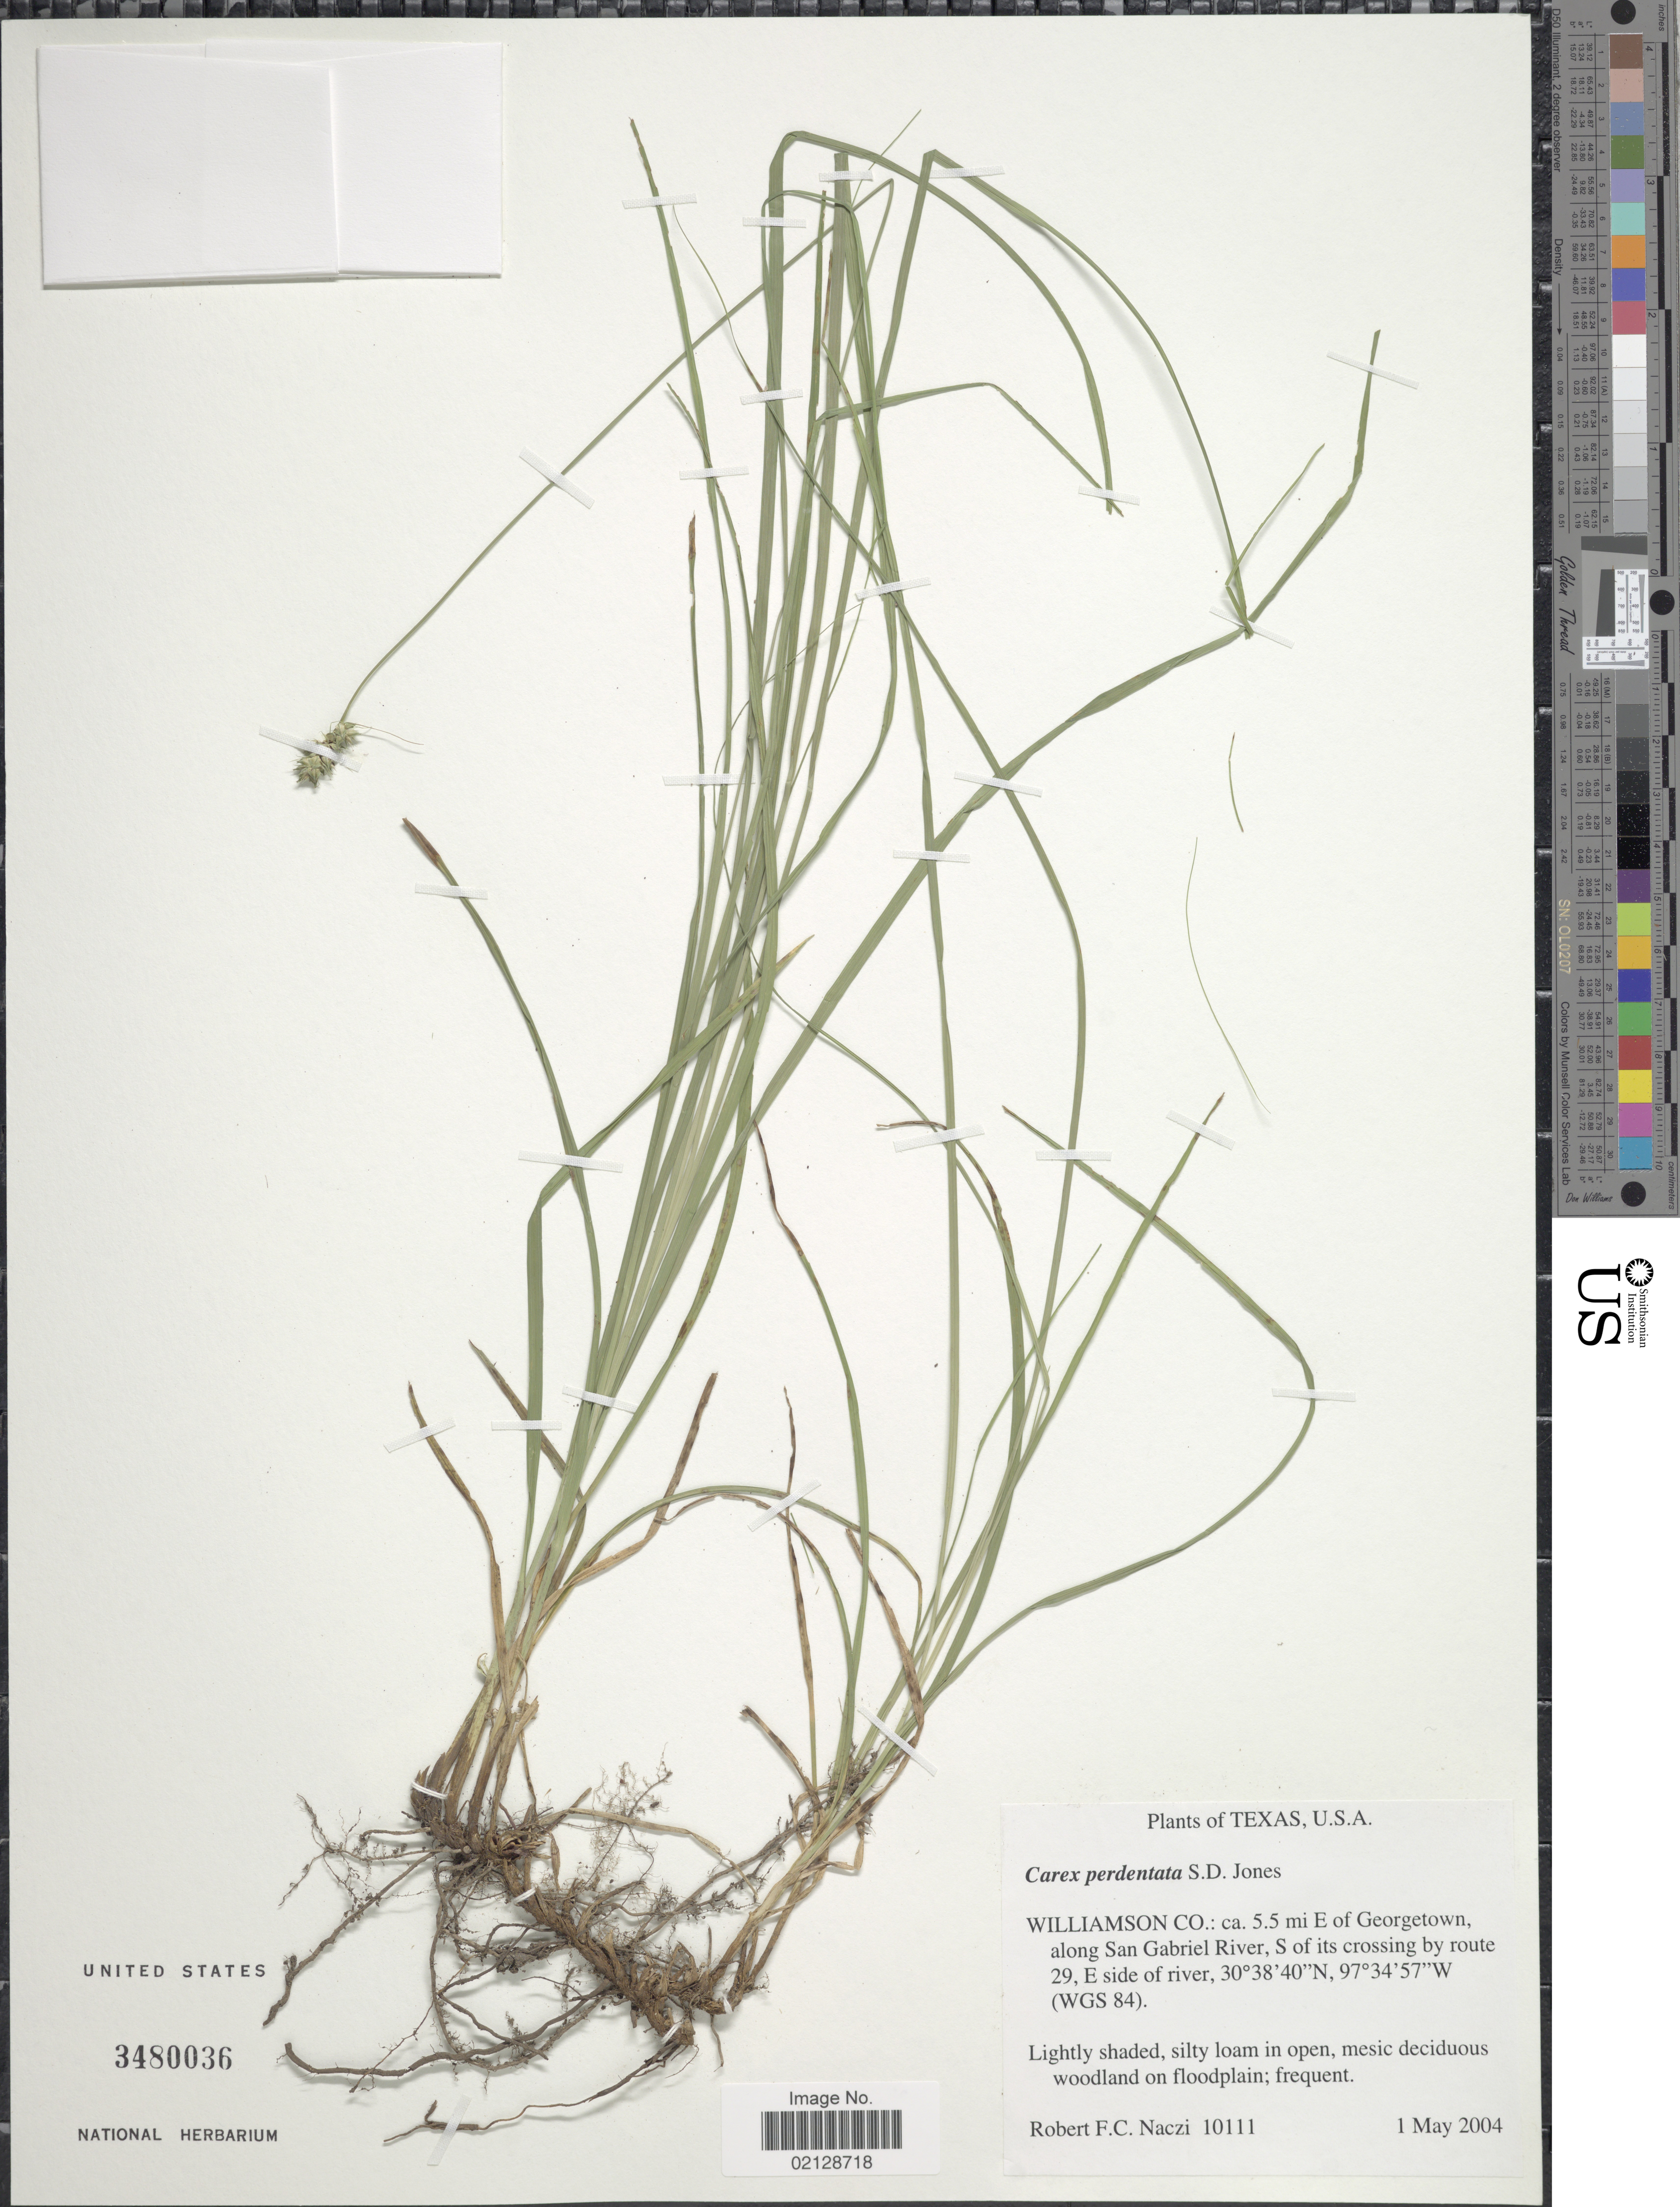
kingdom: Plantae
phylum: Tracheophyta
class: Liliopsida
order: Poales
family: Cyperaceae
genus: Carex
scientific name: Carex perdentata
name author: S.D. Jones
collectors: R. F. C. Naczi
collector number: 10111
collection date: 2004-05-01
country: United States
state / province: Texas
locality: Williamson Co.,: 5.5 mi. E of Georgetown, along San Gabriel River, S of its crossing by route 29, E side of river (WGS 84)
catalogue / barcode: US 3480036